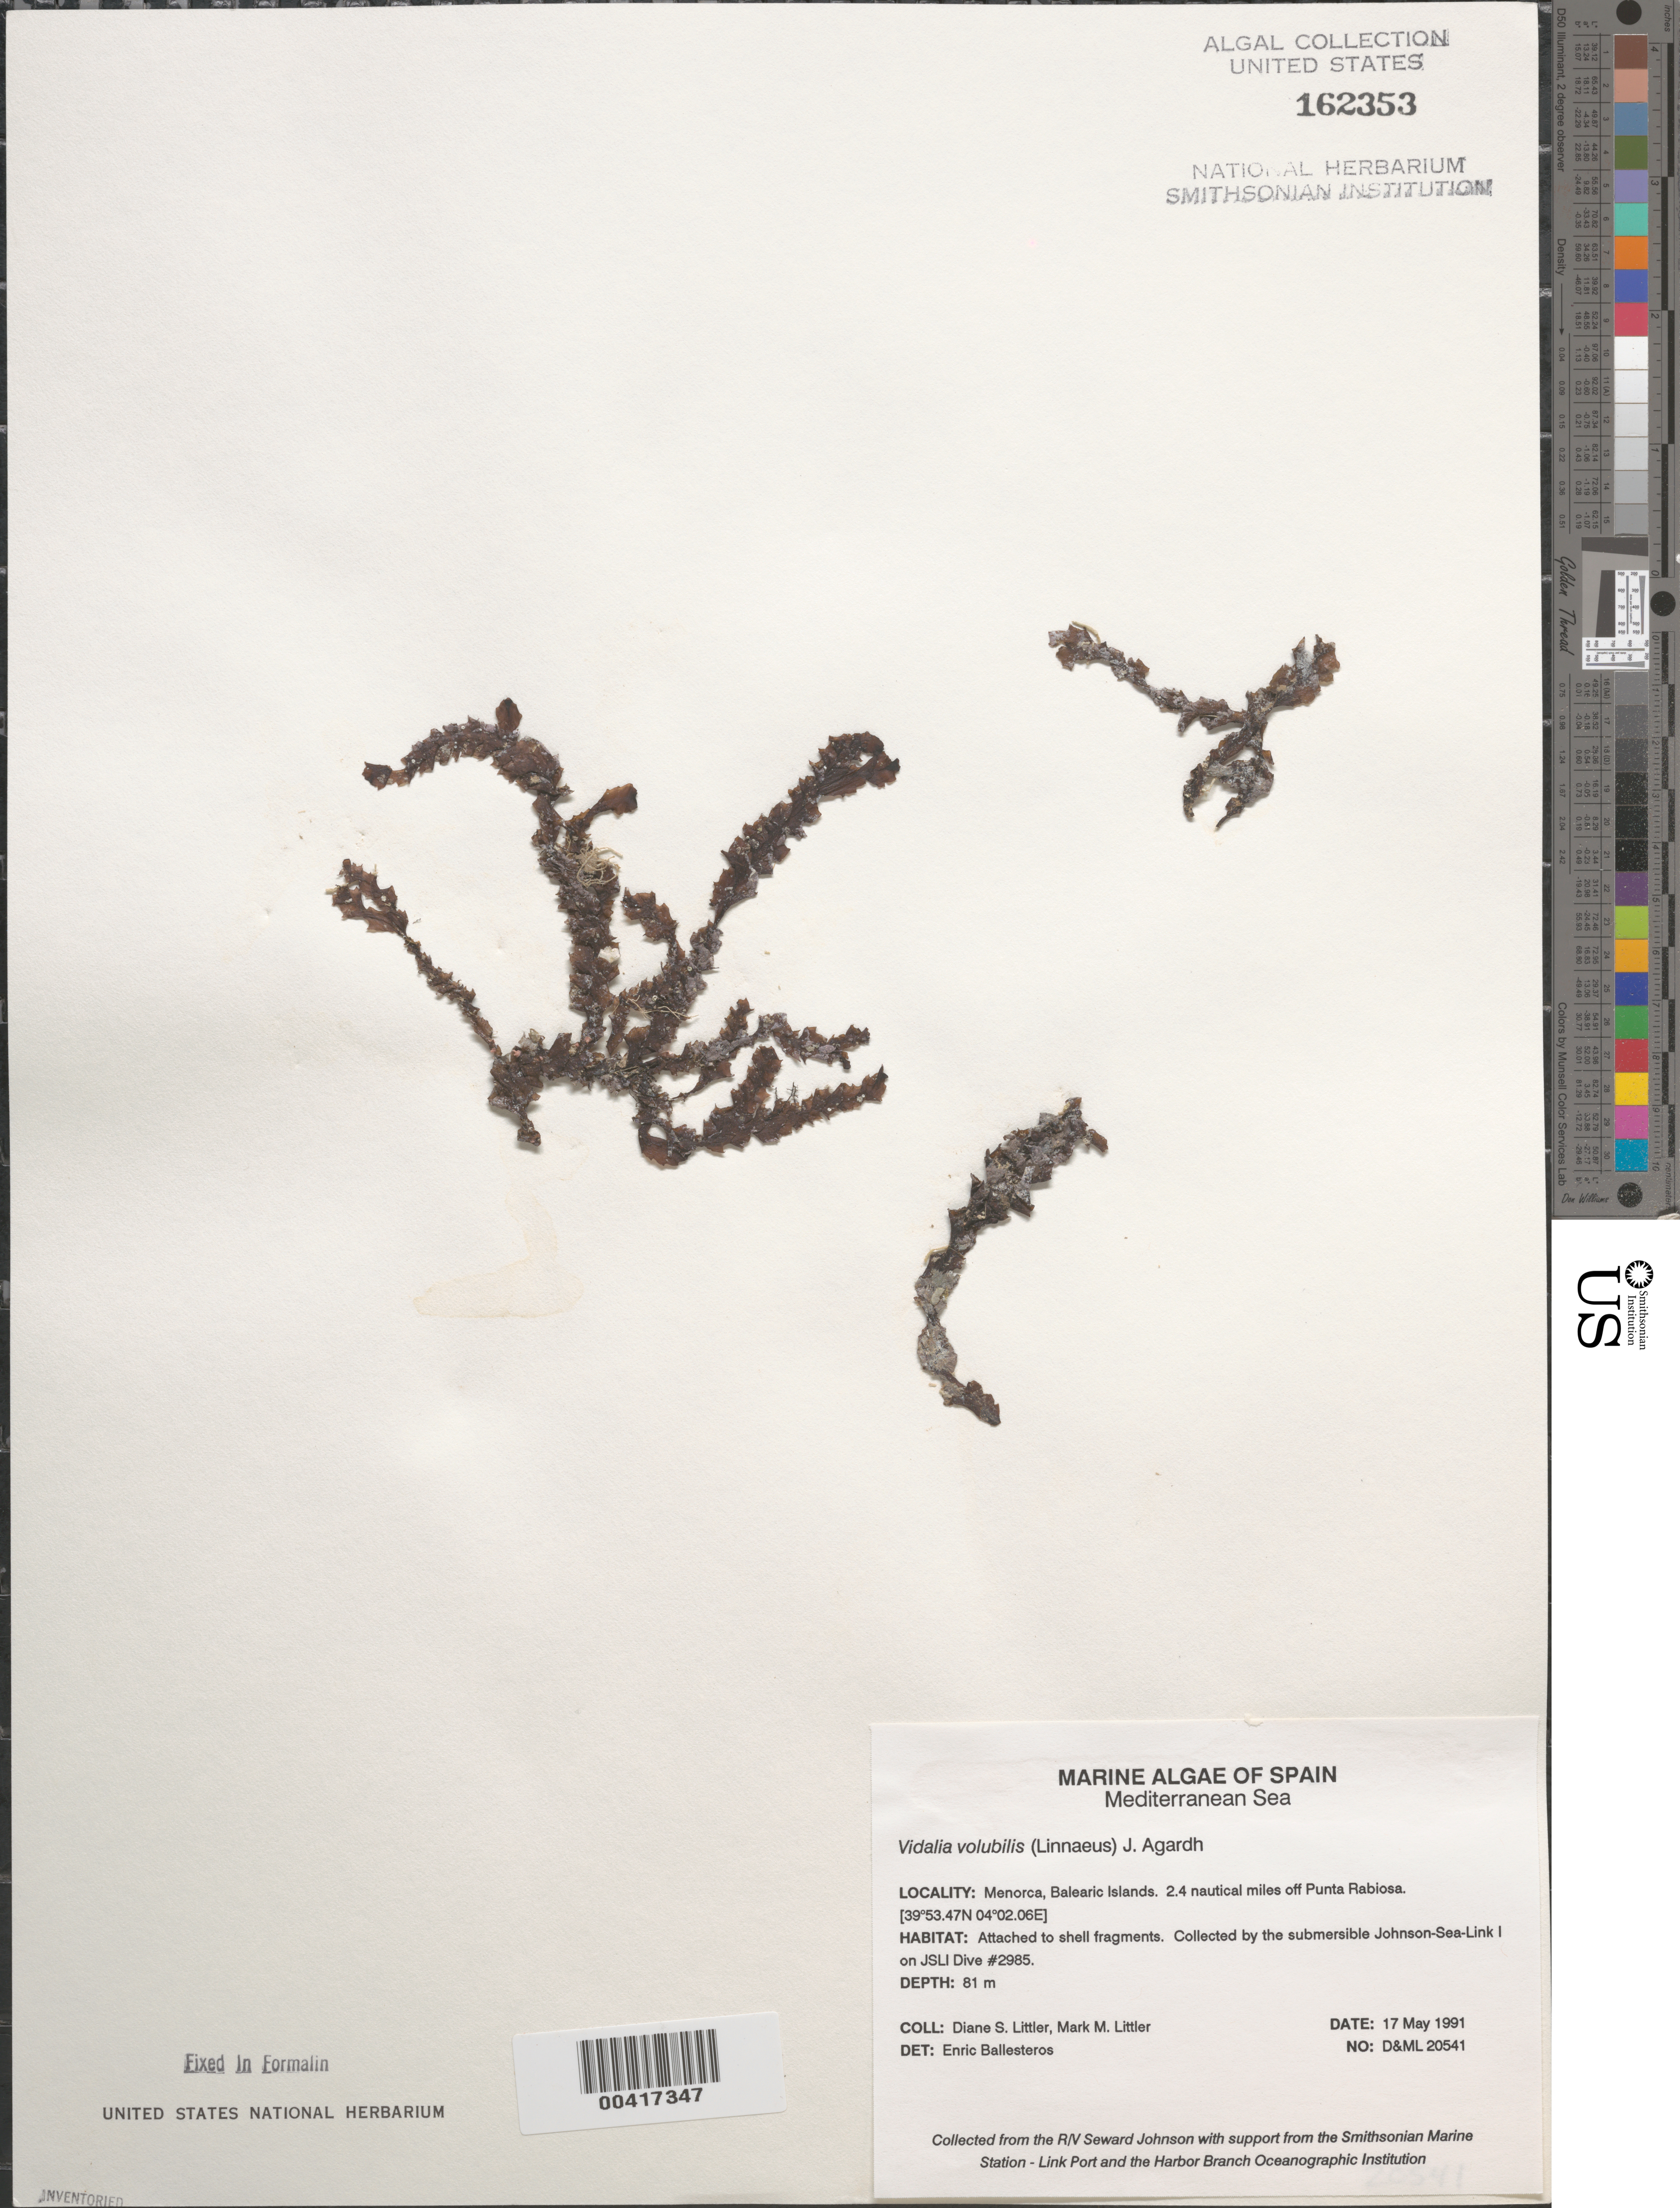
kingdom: Plantae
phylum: Rhodophyta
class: Florideophyceae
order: Ceramiales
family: Rhodomelaceae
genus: Osmundaria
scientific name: Osmundaria volubilis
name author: (L.) R.E. Norris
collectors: D. S. Littler & M. M. Littler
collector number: D&ML 20541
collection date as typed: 17 May 1991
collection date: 1991-05-17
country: Spain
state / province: Islas Baleares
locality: Menorca, 2.4 miles off punta rabiosa, balearic islands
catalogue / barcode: US 162353